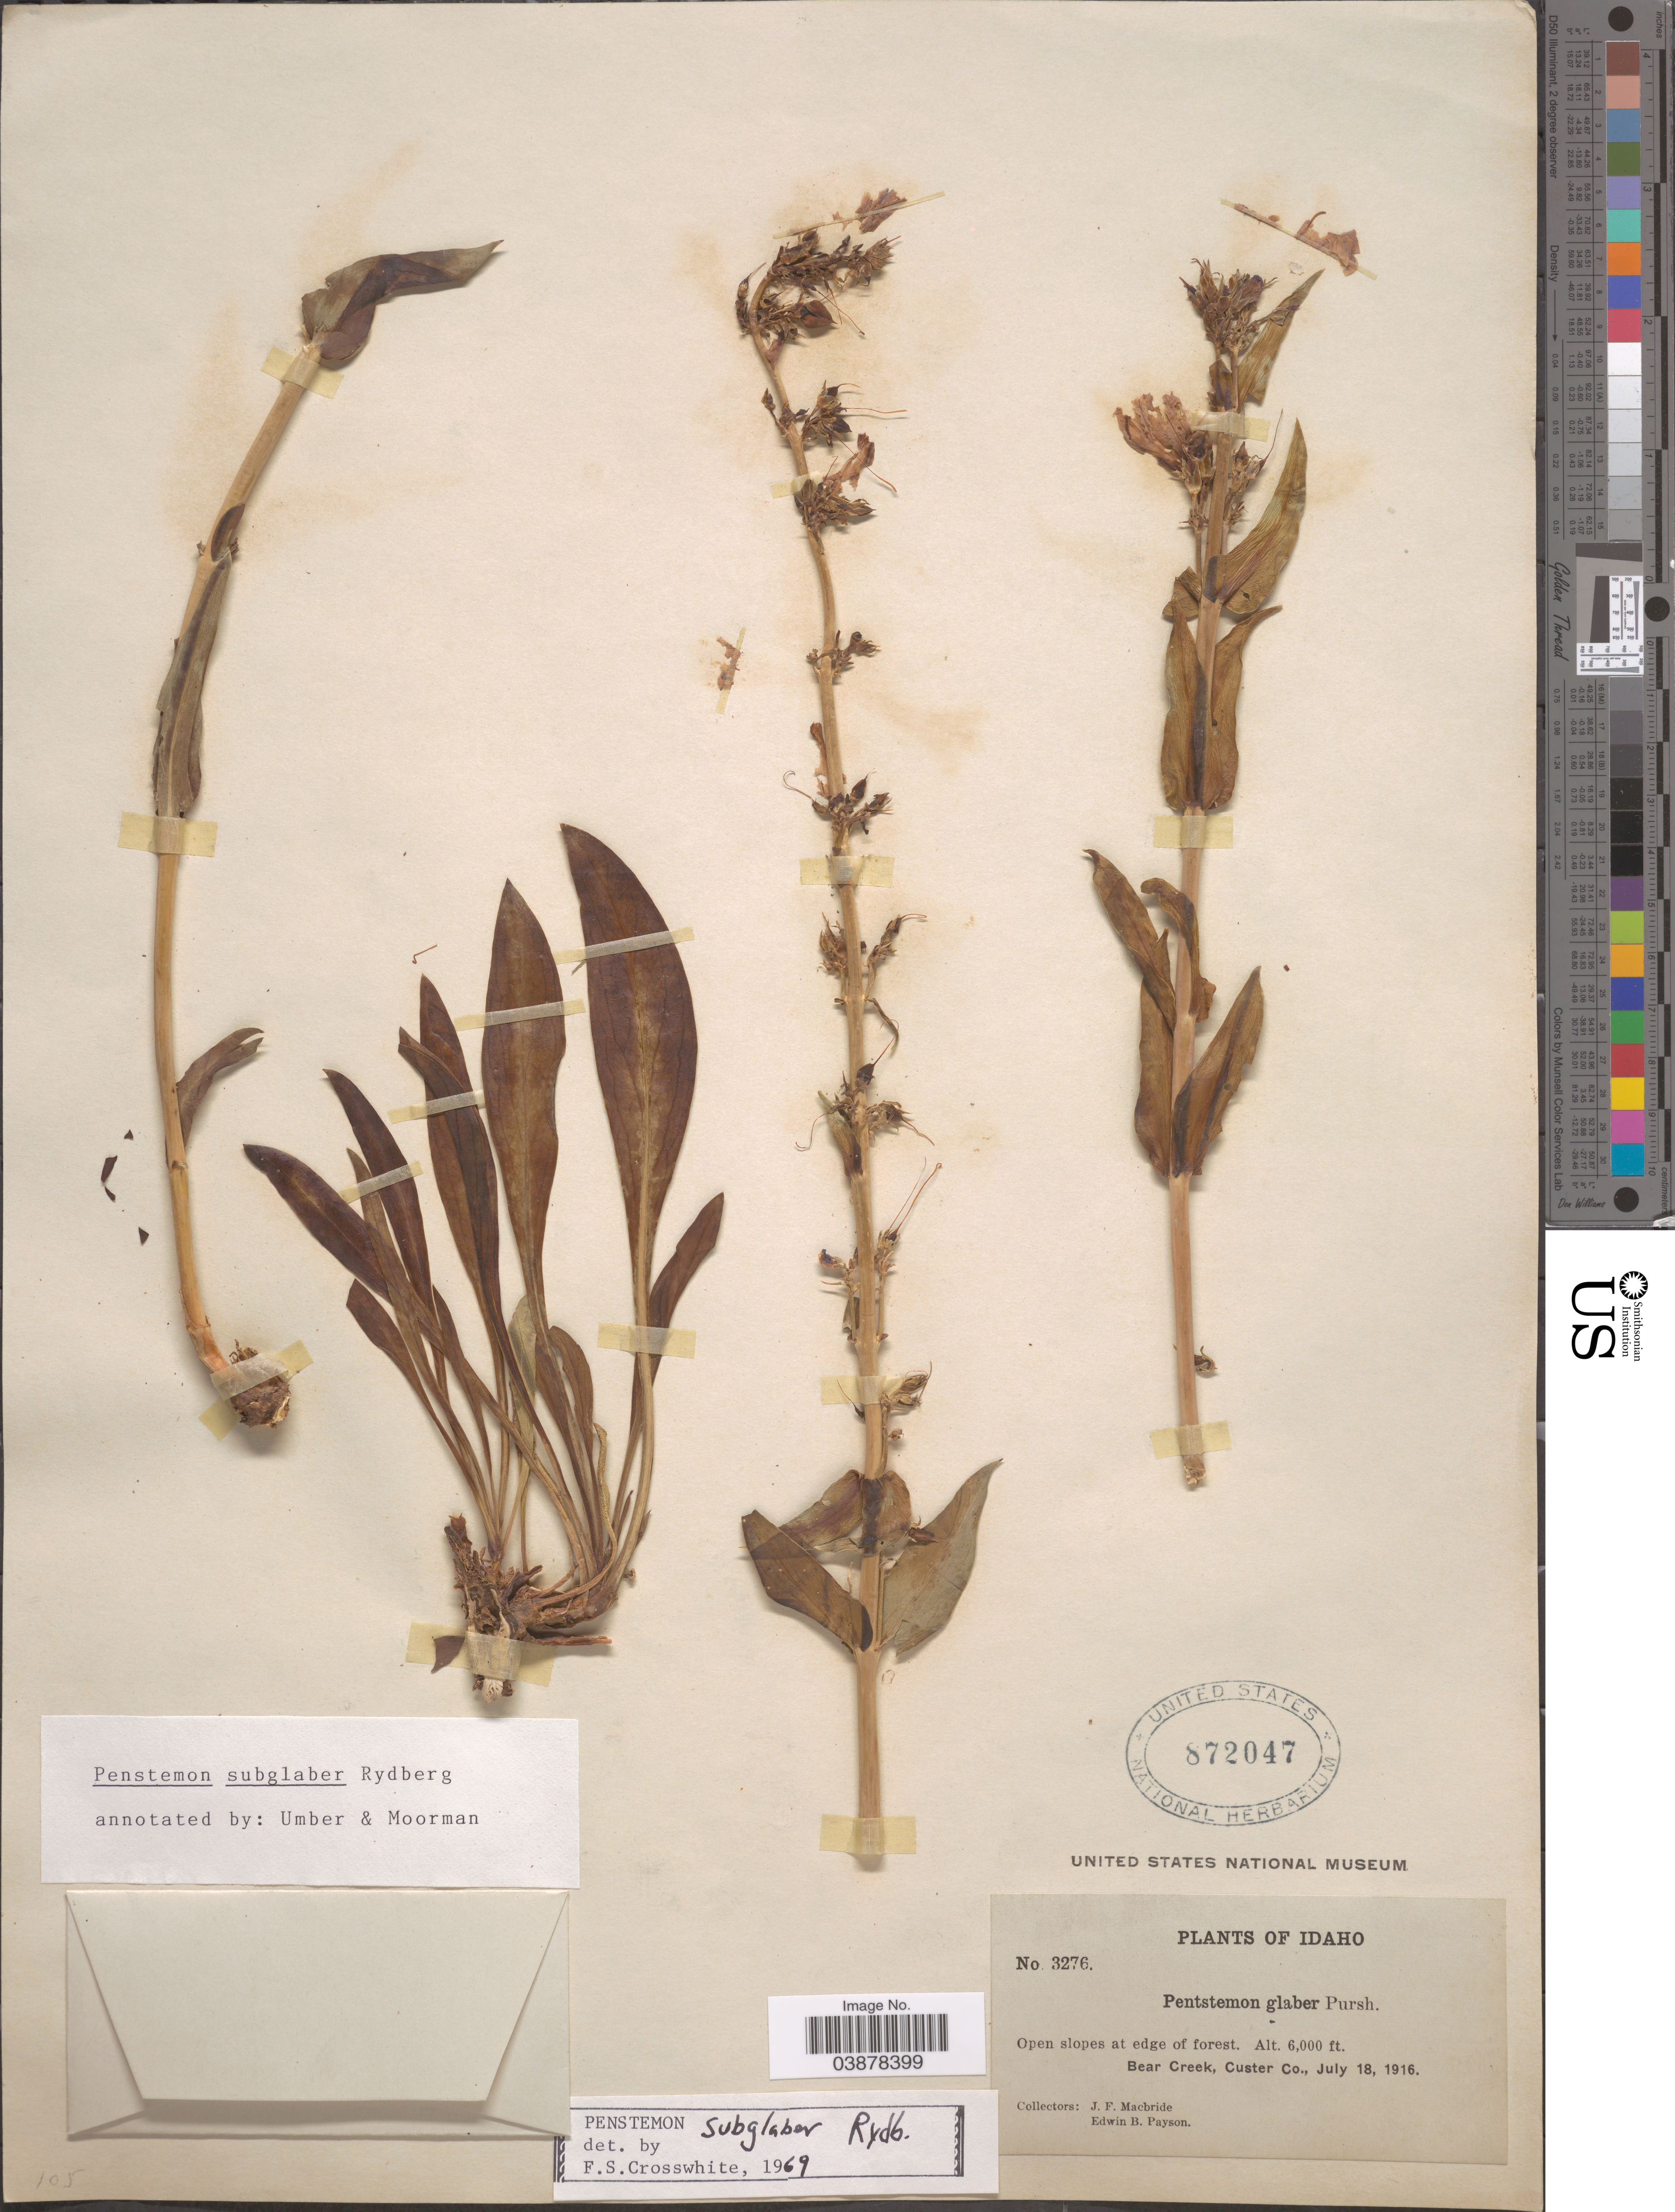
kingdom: Plantae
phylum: Tracheophyta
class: Magnoliopsida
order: Lamiales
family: Plantaginaceae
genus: Penstemon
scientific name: Penstemon subglaber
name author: Rydb.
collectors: J. F. Macbride & E. B. Payson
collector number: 3276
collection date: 1916-07-18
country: United States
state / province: Idaho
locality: Bear Creek, Custer Co.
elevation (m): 1829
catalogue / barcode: US 872047